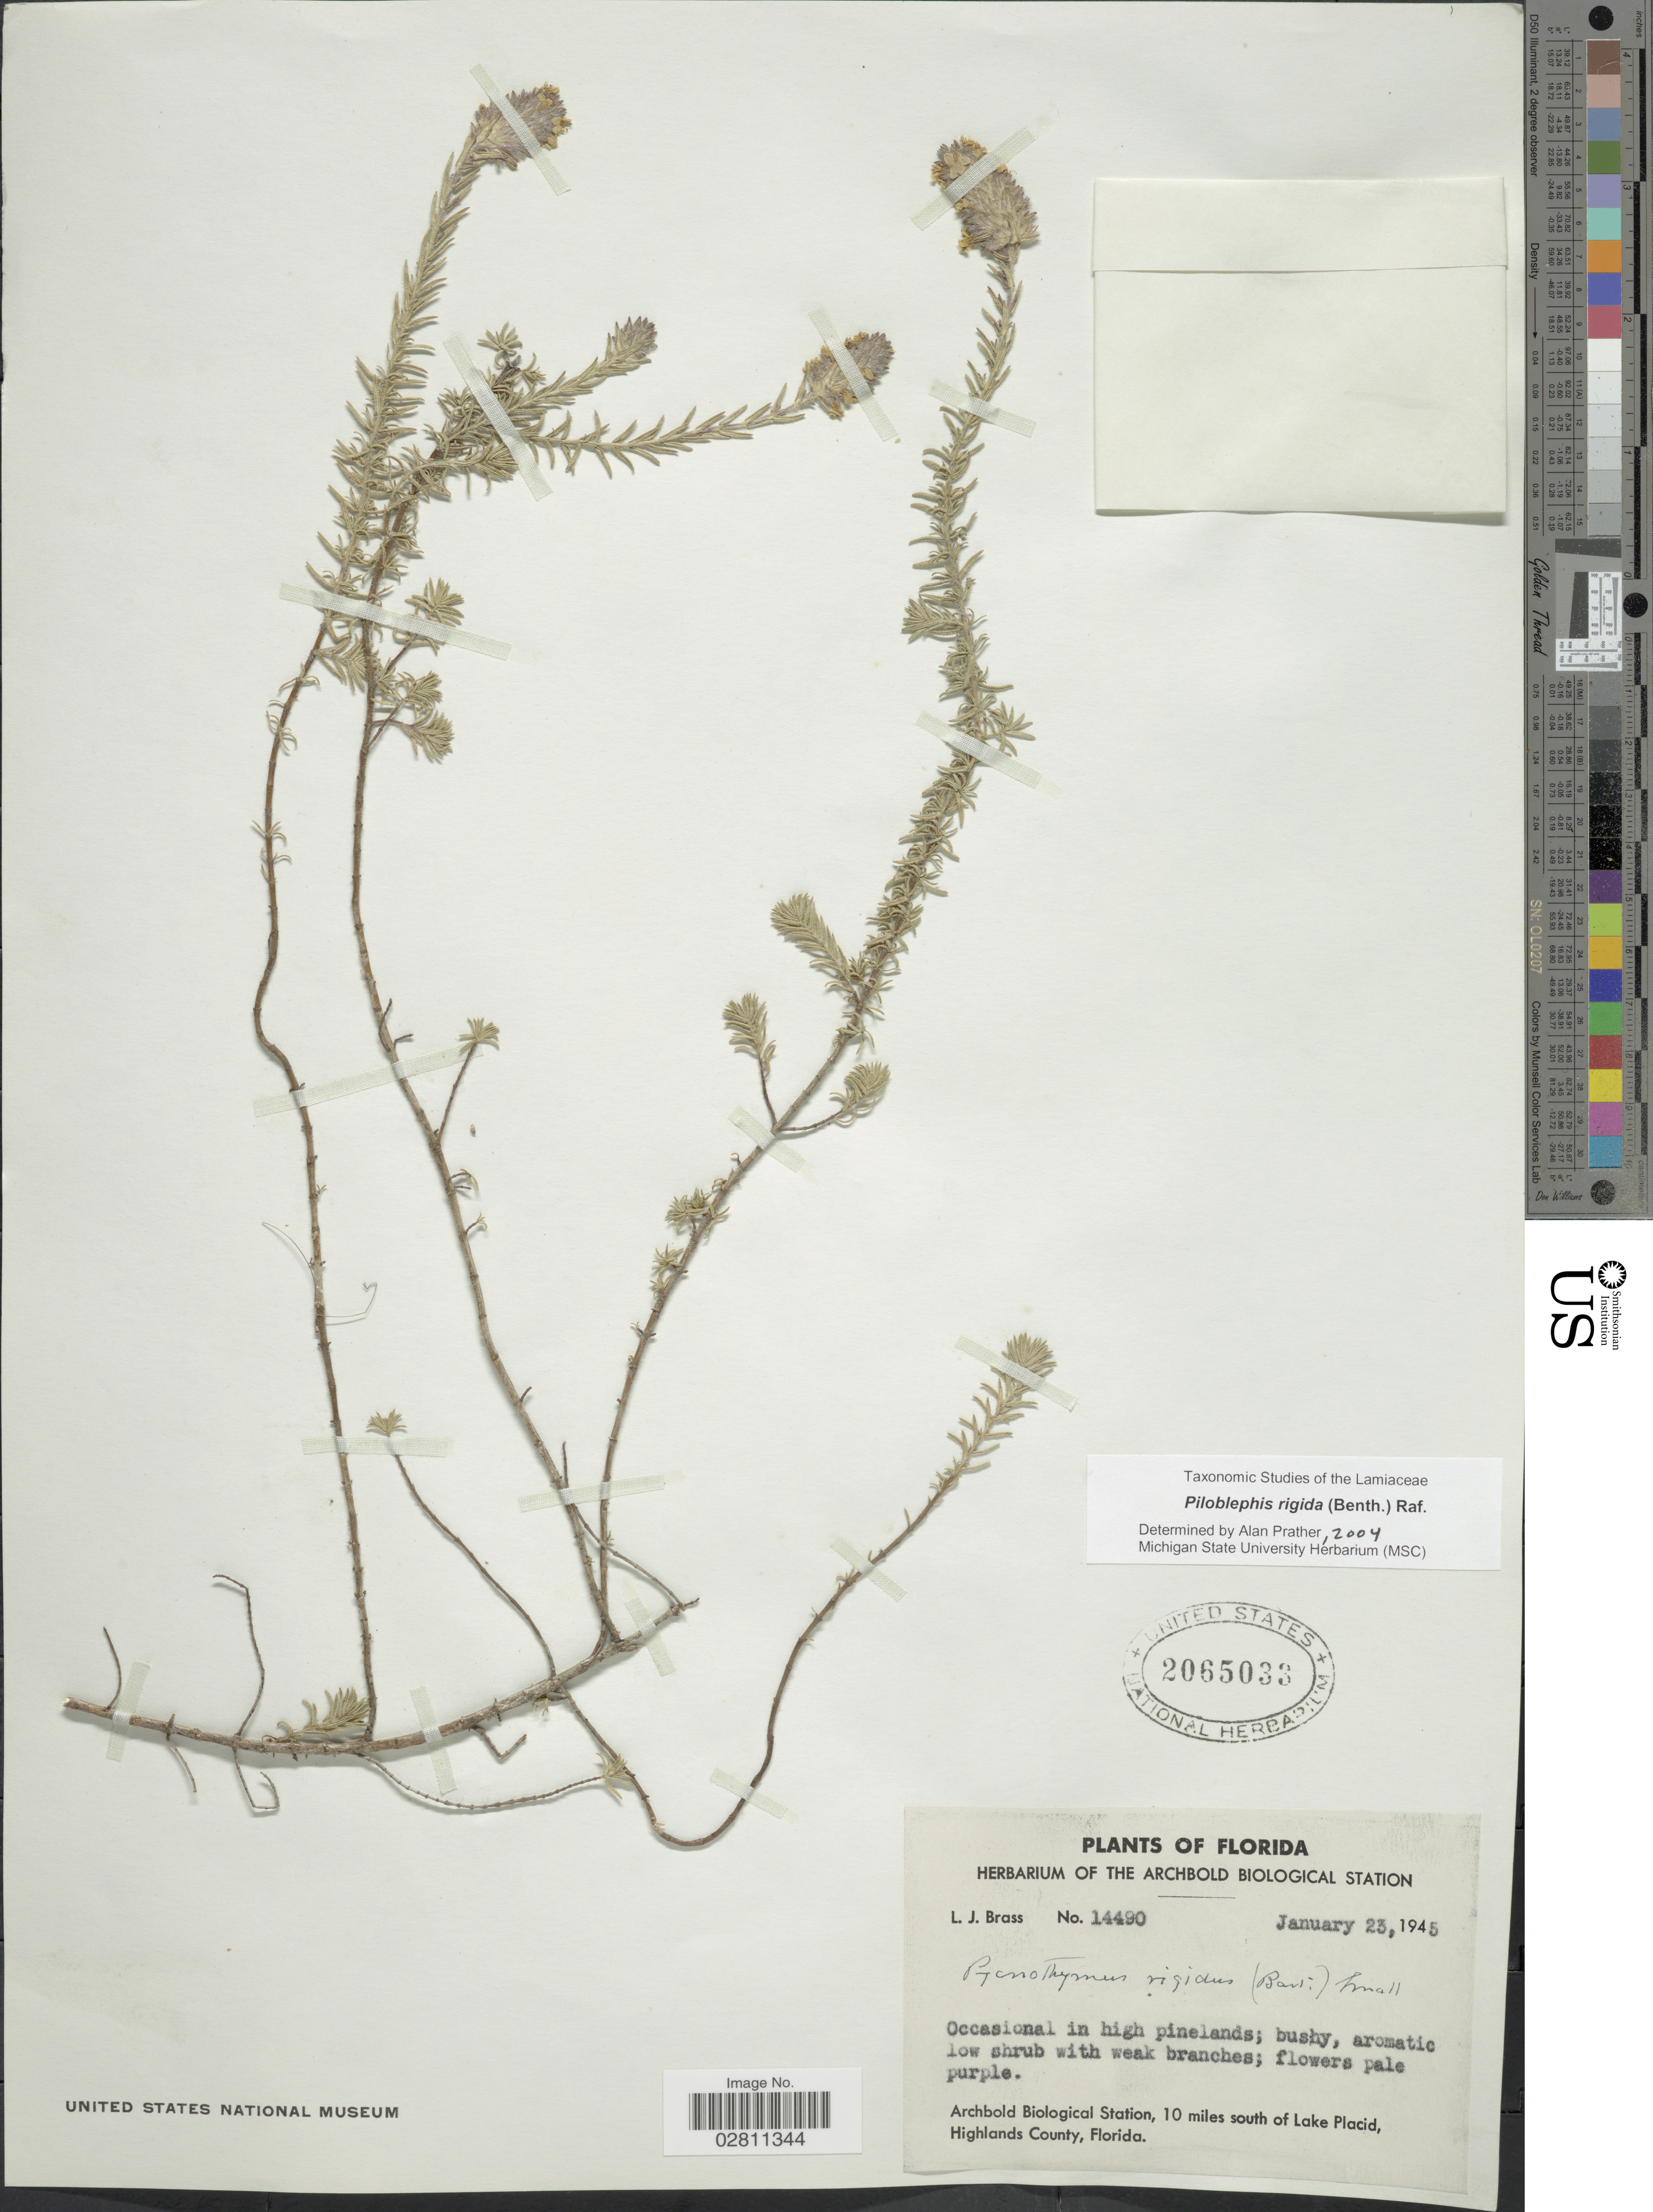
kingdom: Plantae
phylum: Tracheophyta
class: Magnoliopsida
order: Lamiales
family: Lamiaceae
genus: Piloblephis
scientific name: Piloblephis rigida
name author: (Bartram ex Benth.) Raf.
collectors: L. J. Brass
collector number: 14490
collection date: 1945-01-23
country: United States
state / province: Florida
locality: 10 miles south of Lake Placid, Highlands County.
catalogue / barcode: US 2065033